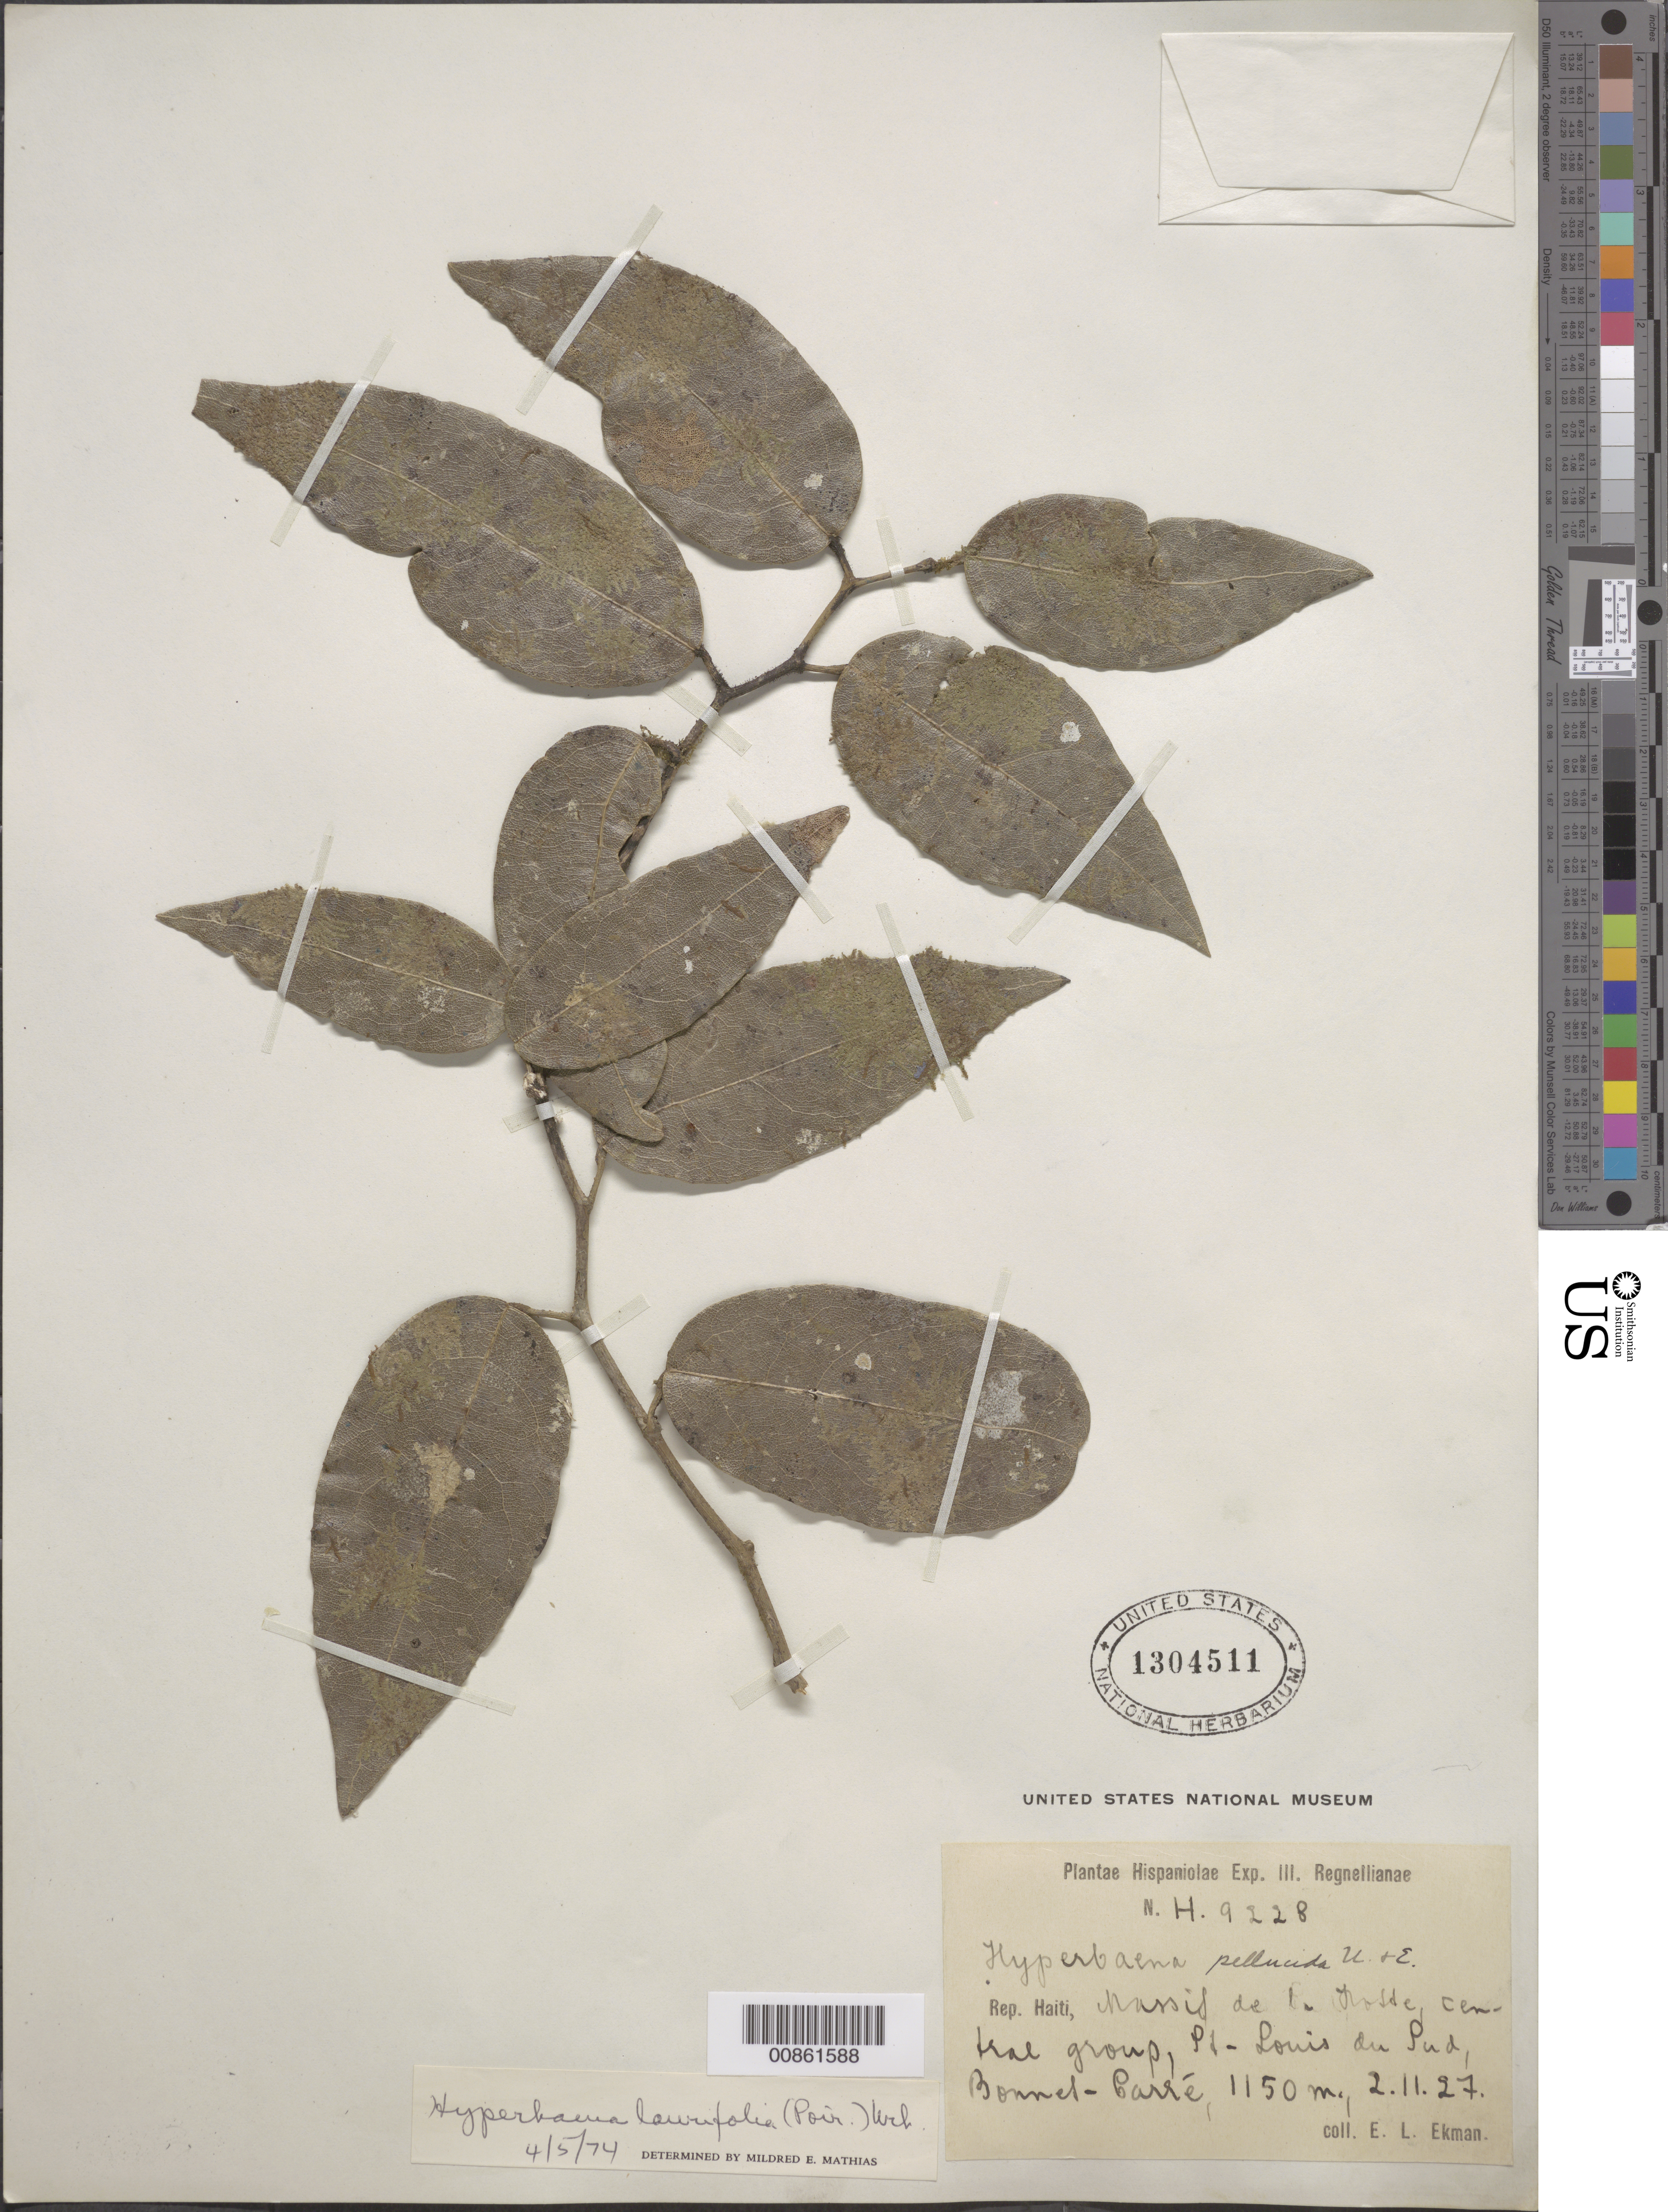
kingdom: Plantae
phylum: Tracheophyta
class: Magnoliopsida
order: Ranunculales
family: Menispermaceae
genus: Hyperbaena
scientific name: Hyperbaena laurifolia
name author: (Poir.) Urb.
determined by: Mathias, M. E.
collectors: E. L. Ekman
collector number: H 9228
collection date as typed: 02 Nov 1927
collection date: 1927-11-02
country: Haiti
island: Hispaniola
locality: Massif de la Hotte, central group, St-Louis du Sud, Bonnet-Carré.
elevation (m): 1150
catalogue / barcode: US 1304511